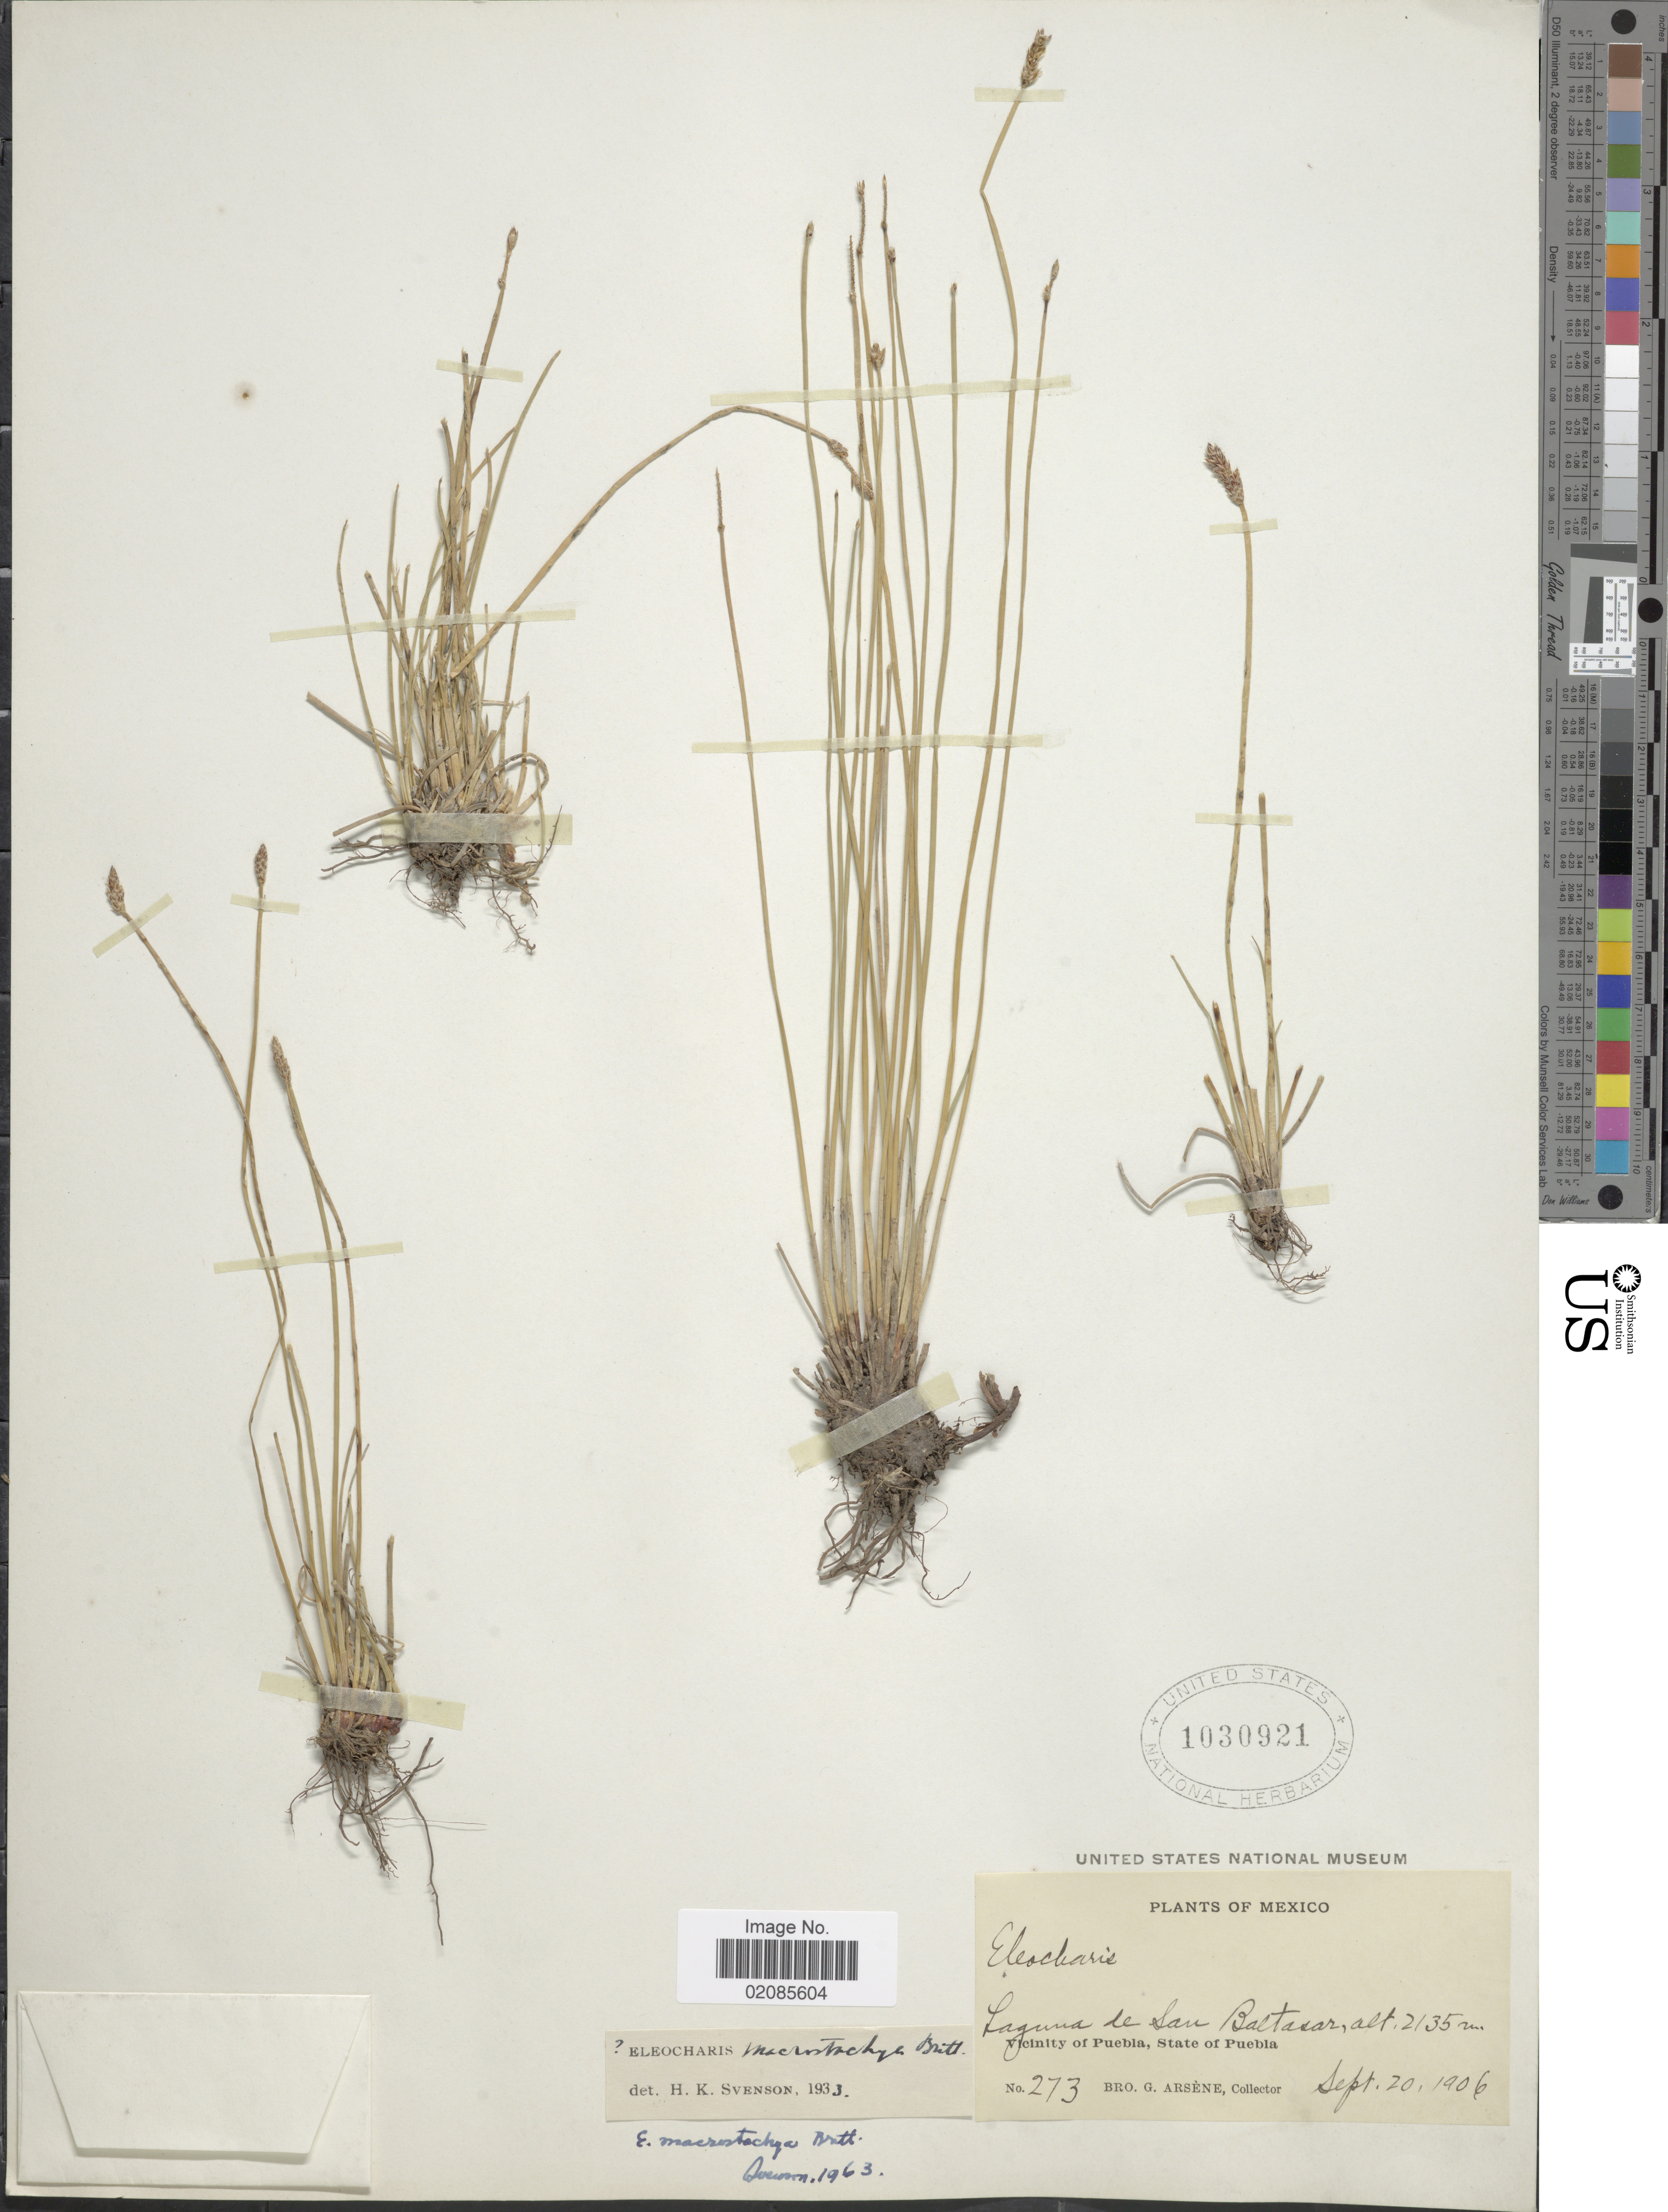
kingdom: Plantae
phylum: Tracheophyta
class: Liliopsida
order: Poales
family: Cyperaceae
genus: Eleocharis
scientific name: Eleocharis macrostachya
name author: Britton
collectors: Bro. G. Arsène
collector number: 273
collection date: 1906-09-20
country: Mexico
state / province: Puebla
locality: Laguna de San Baltasar, Vicinity of Puebla.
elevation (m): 2135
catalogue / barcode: US 1030921